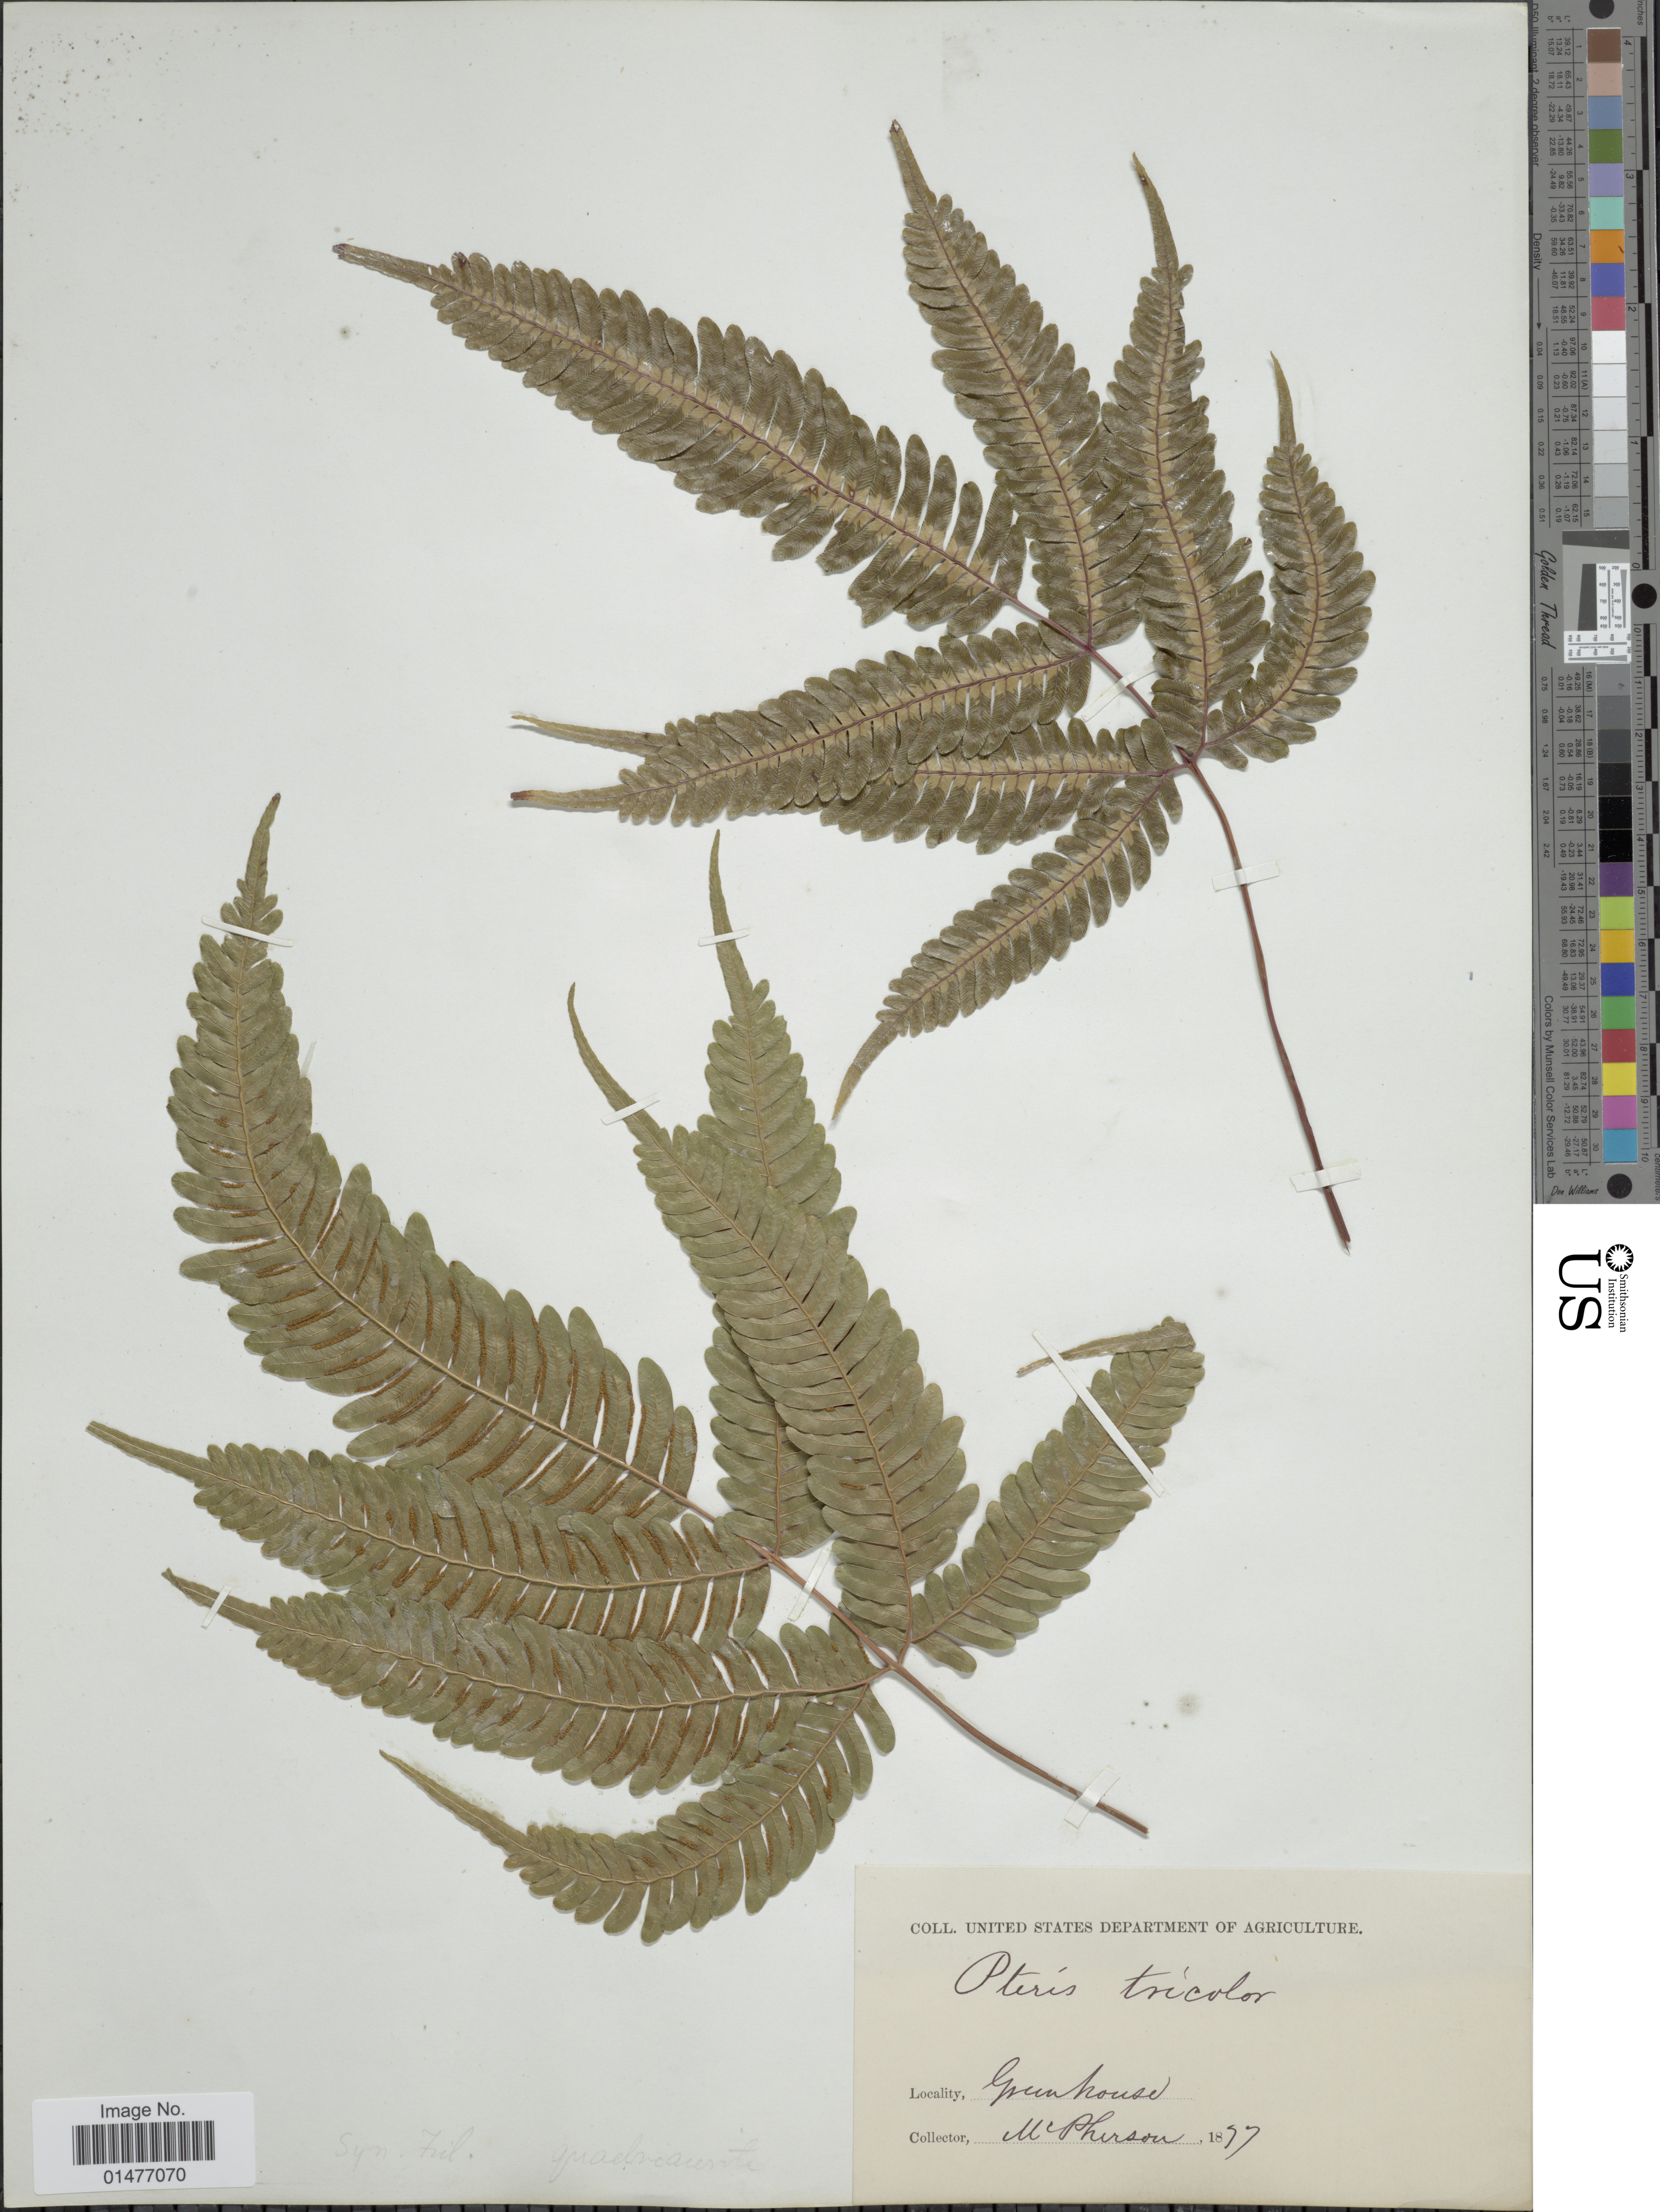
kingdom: Plantae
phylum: Tracheophyta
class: Polypodiopsida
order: Polypodiales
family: Pteridaceae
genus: Pteris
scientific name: Pteris quadriaurita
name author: Retz.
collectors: -- McPherson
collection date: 1877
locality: Greenhouse